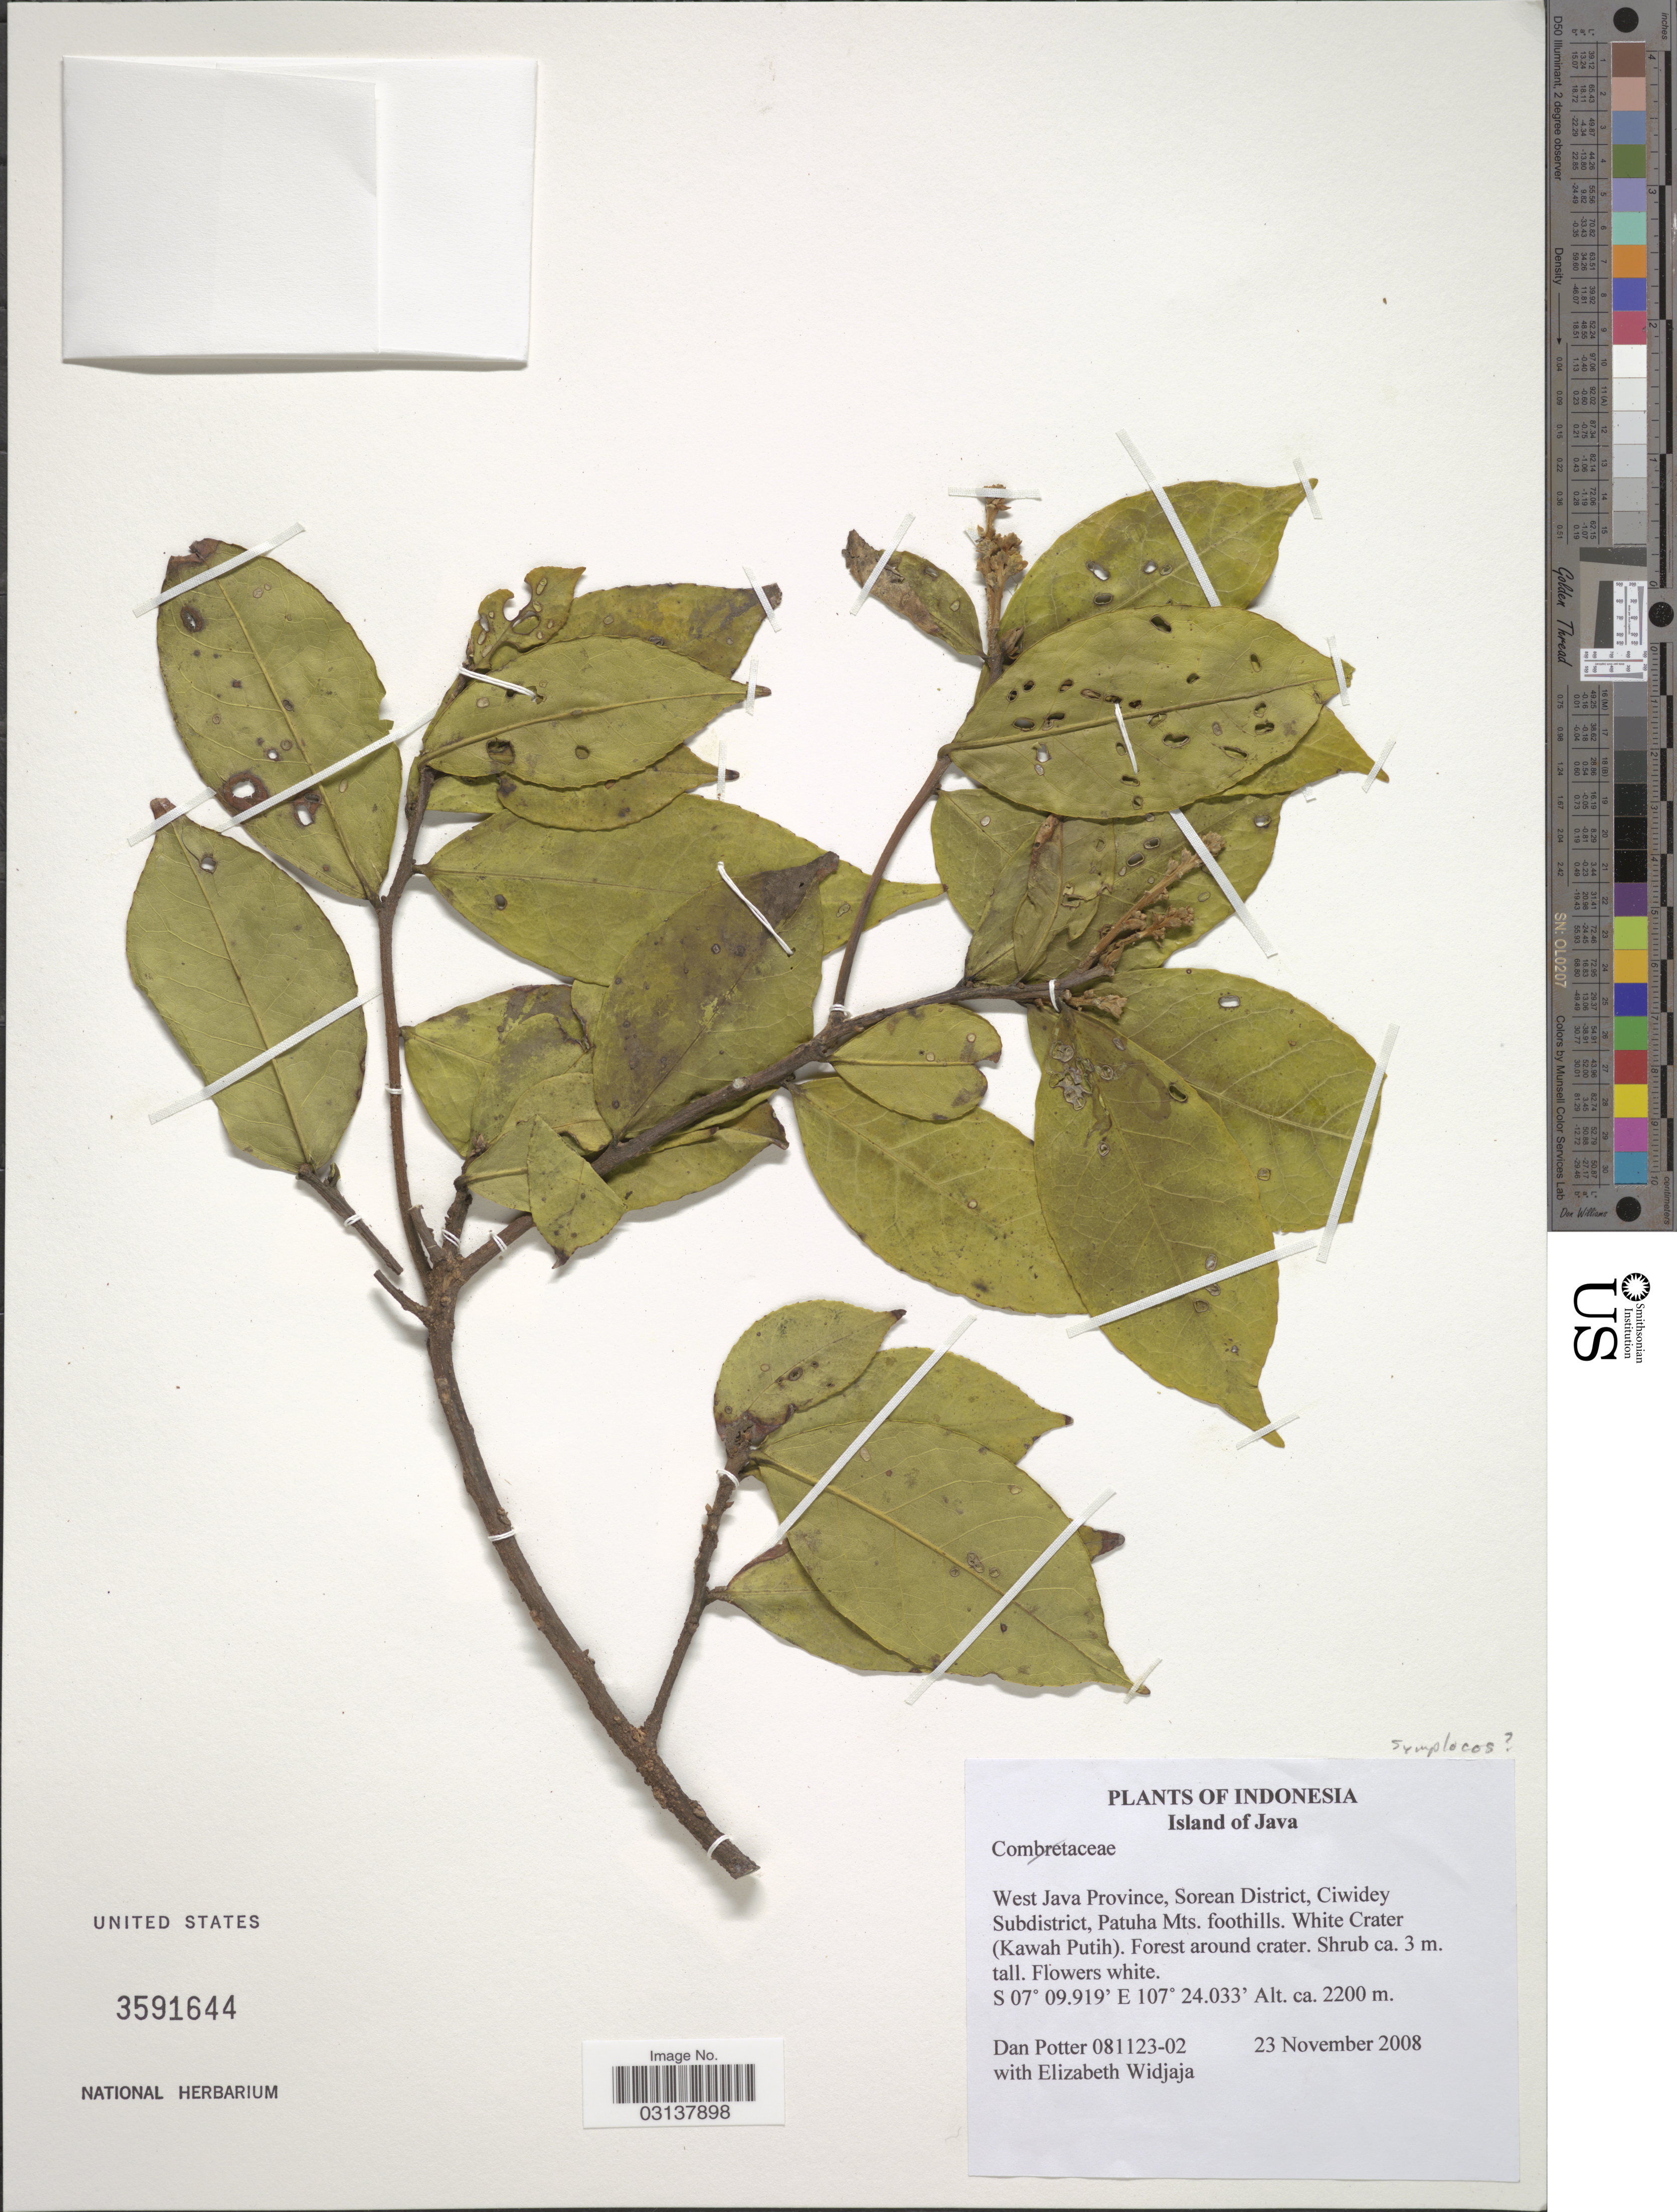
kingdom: Plantae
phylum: Tracheophyta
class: Magnoliopsida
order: Ericales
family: Symplocaceae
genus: Symplocos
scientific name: Symplocos sp.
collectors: D. Potter & E. A. Widjaja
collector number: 081123-02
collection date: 2008-11-23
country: Indonesia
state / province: Java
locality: Island of Java. West Java Province, Sorean District, Ciwidey Subdistrict, Patuha Mts. foothills. White Crater (Kawah Putih).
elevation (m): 2200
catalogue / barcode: US 3591644